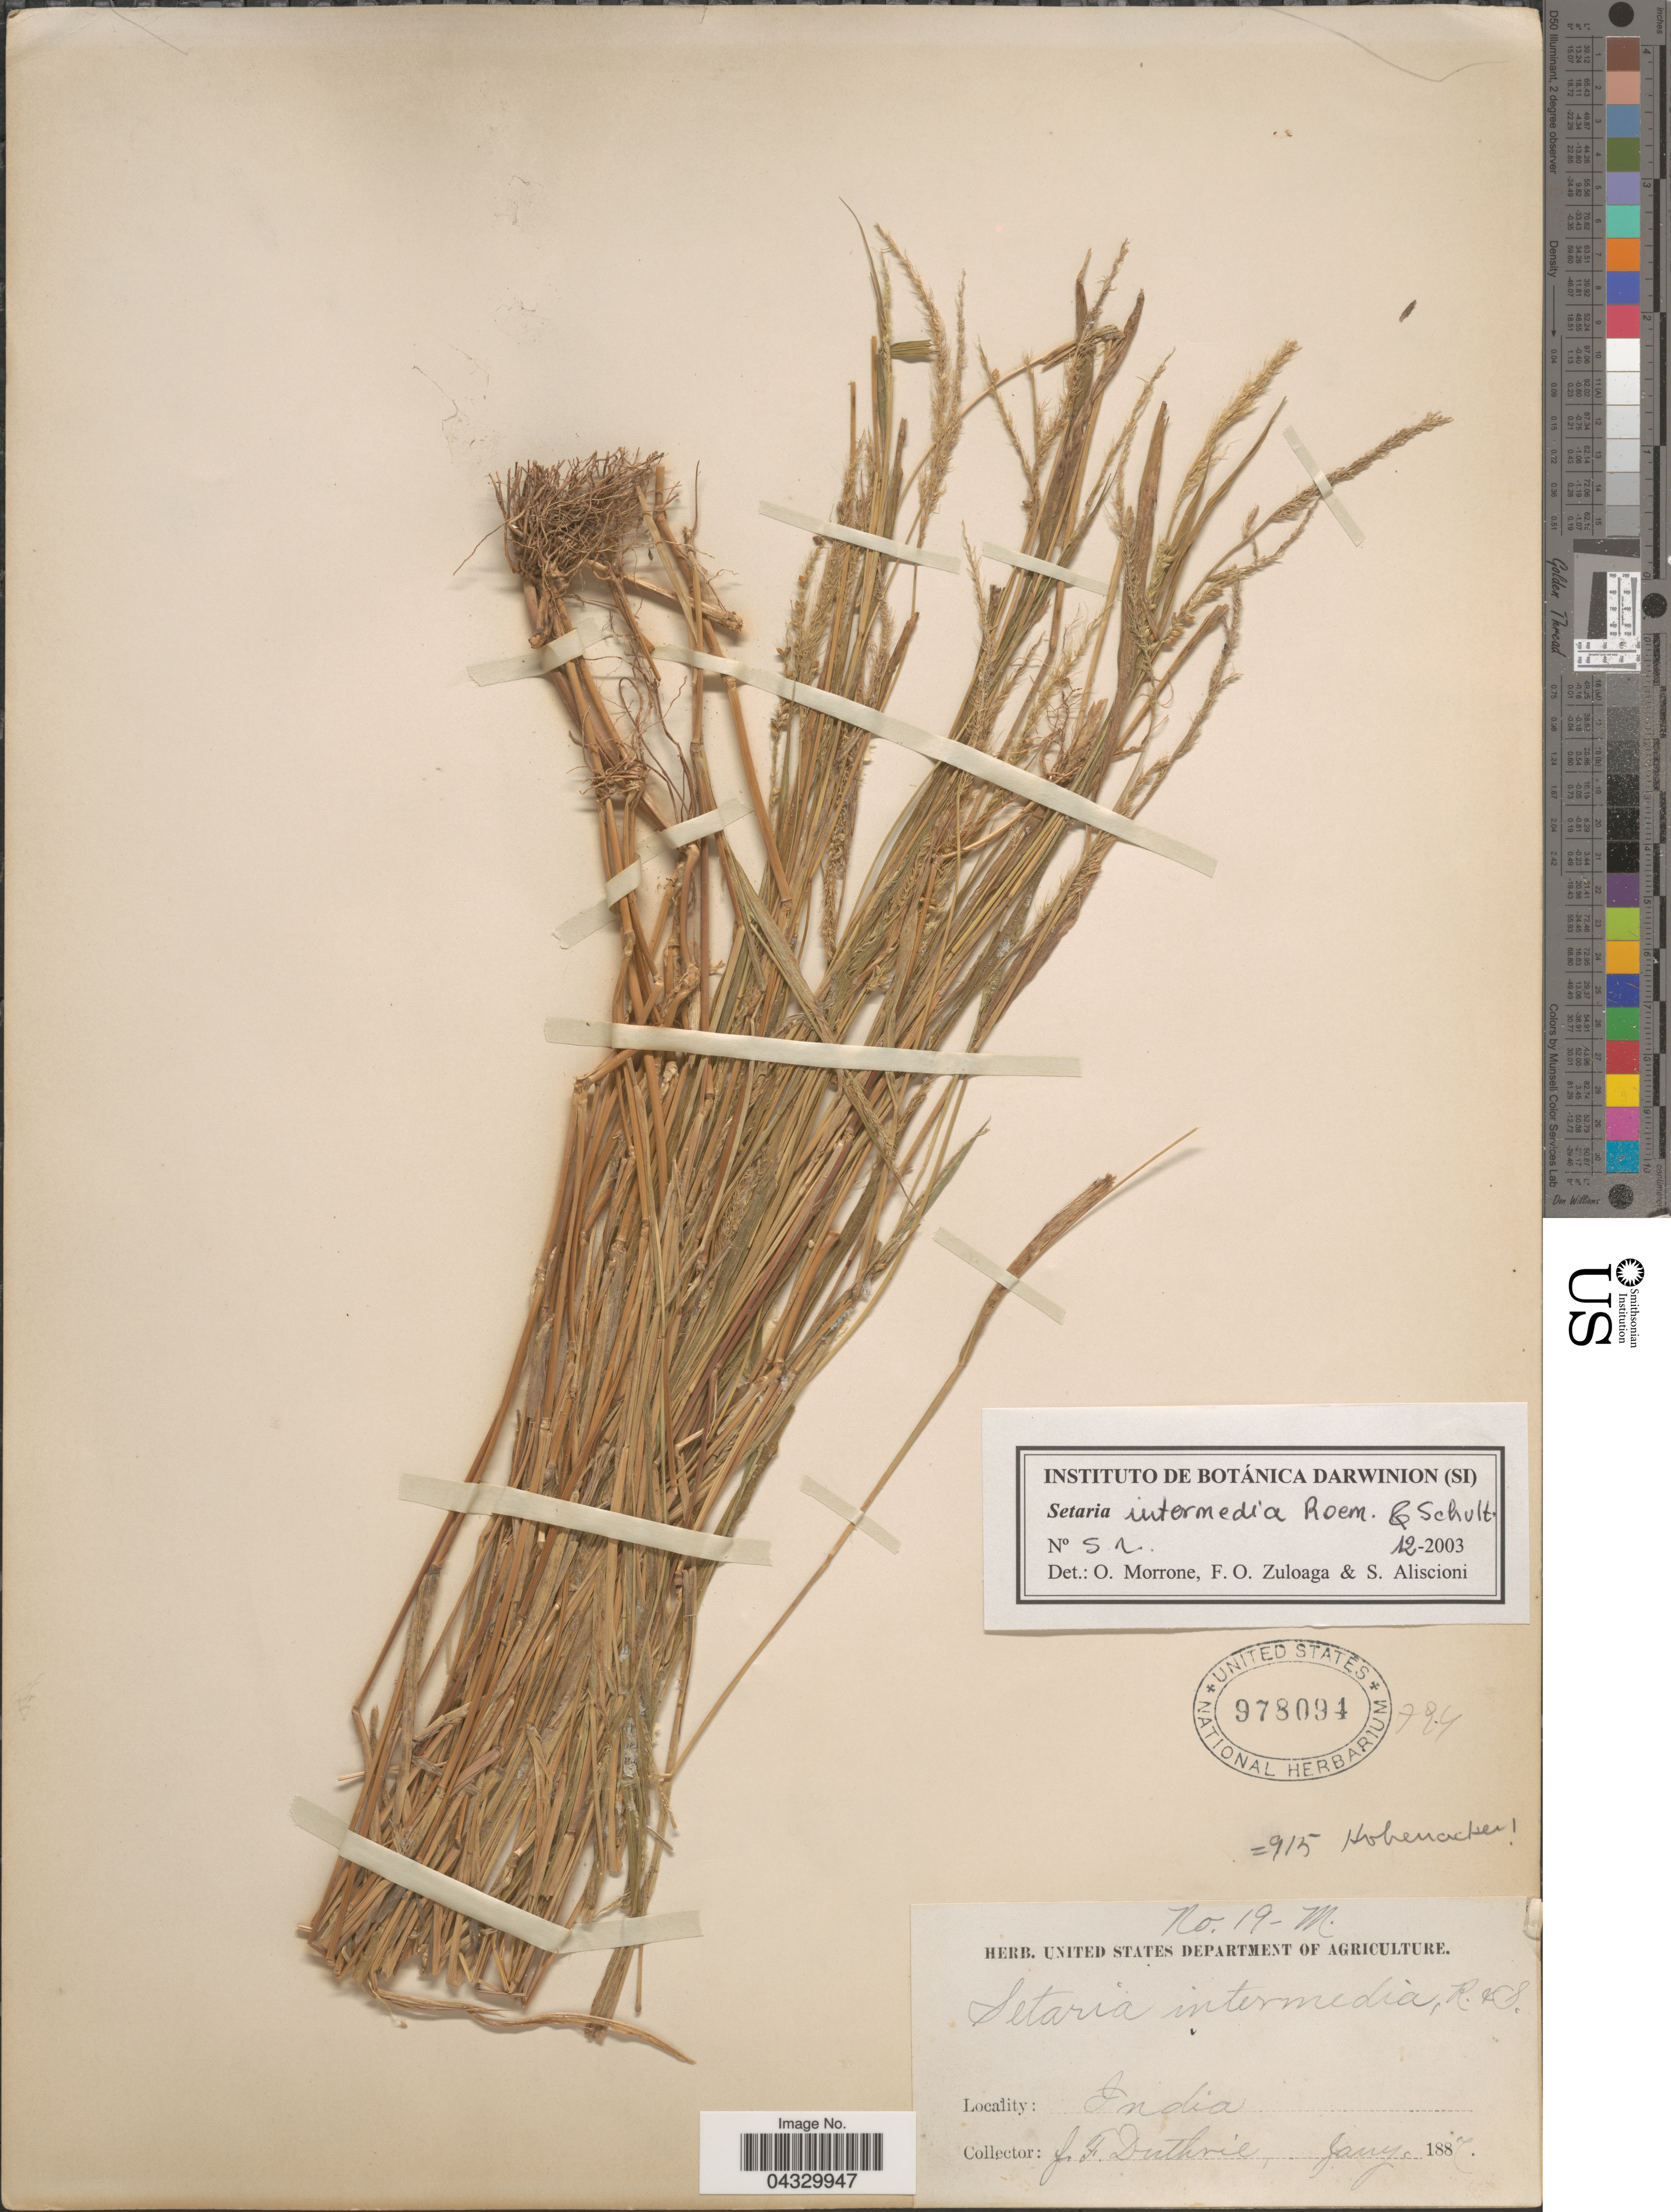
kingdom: Plantae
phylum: Tracheophyta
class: Liliopsida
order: Poales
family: Poaceae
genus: Setaria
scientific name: Setaria intermedia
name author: Roem. & Schult.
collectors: J. F. Duthie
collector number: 19-M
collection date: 1887-01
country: India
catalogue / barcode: US 978094